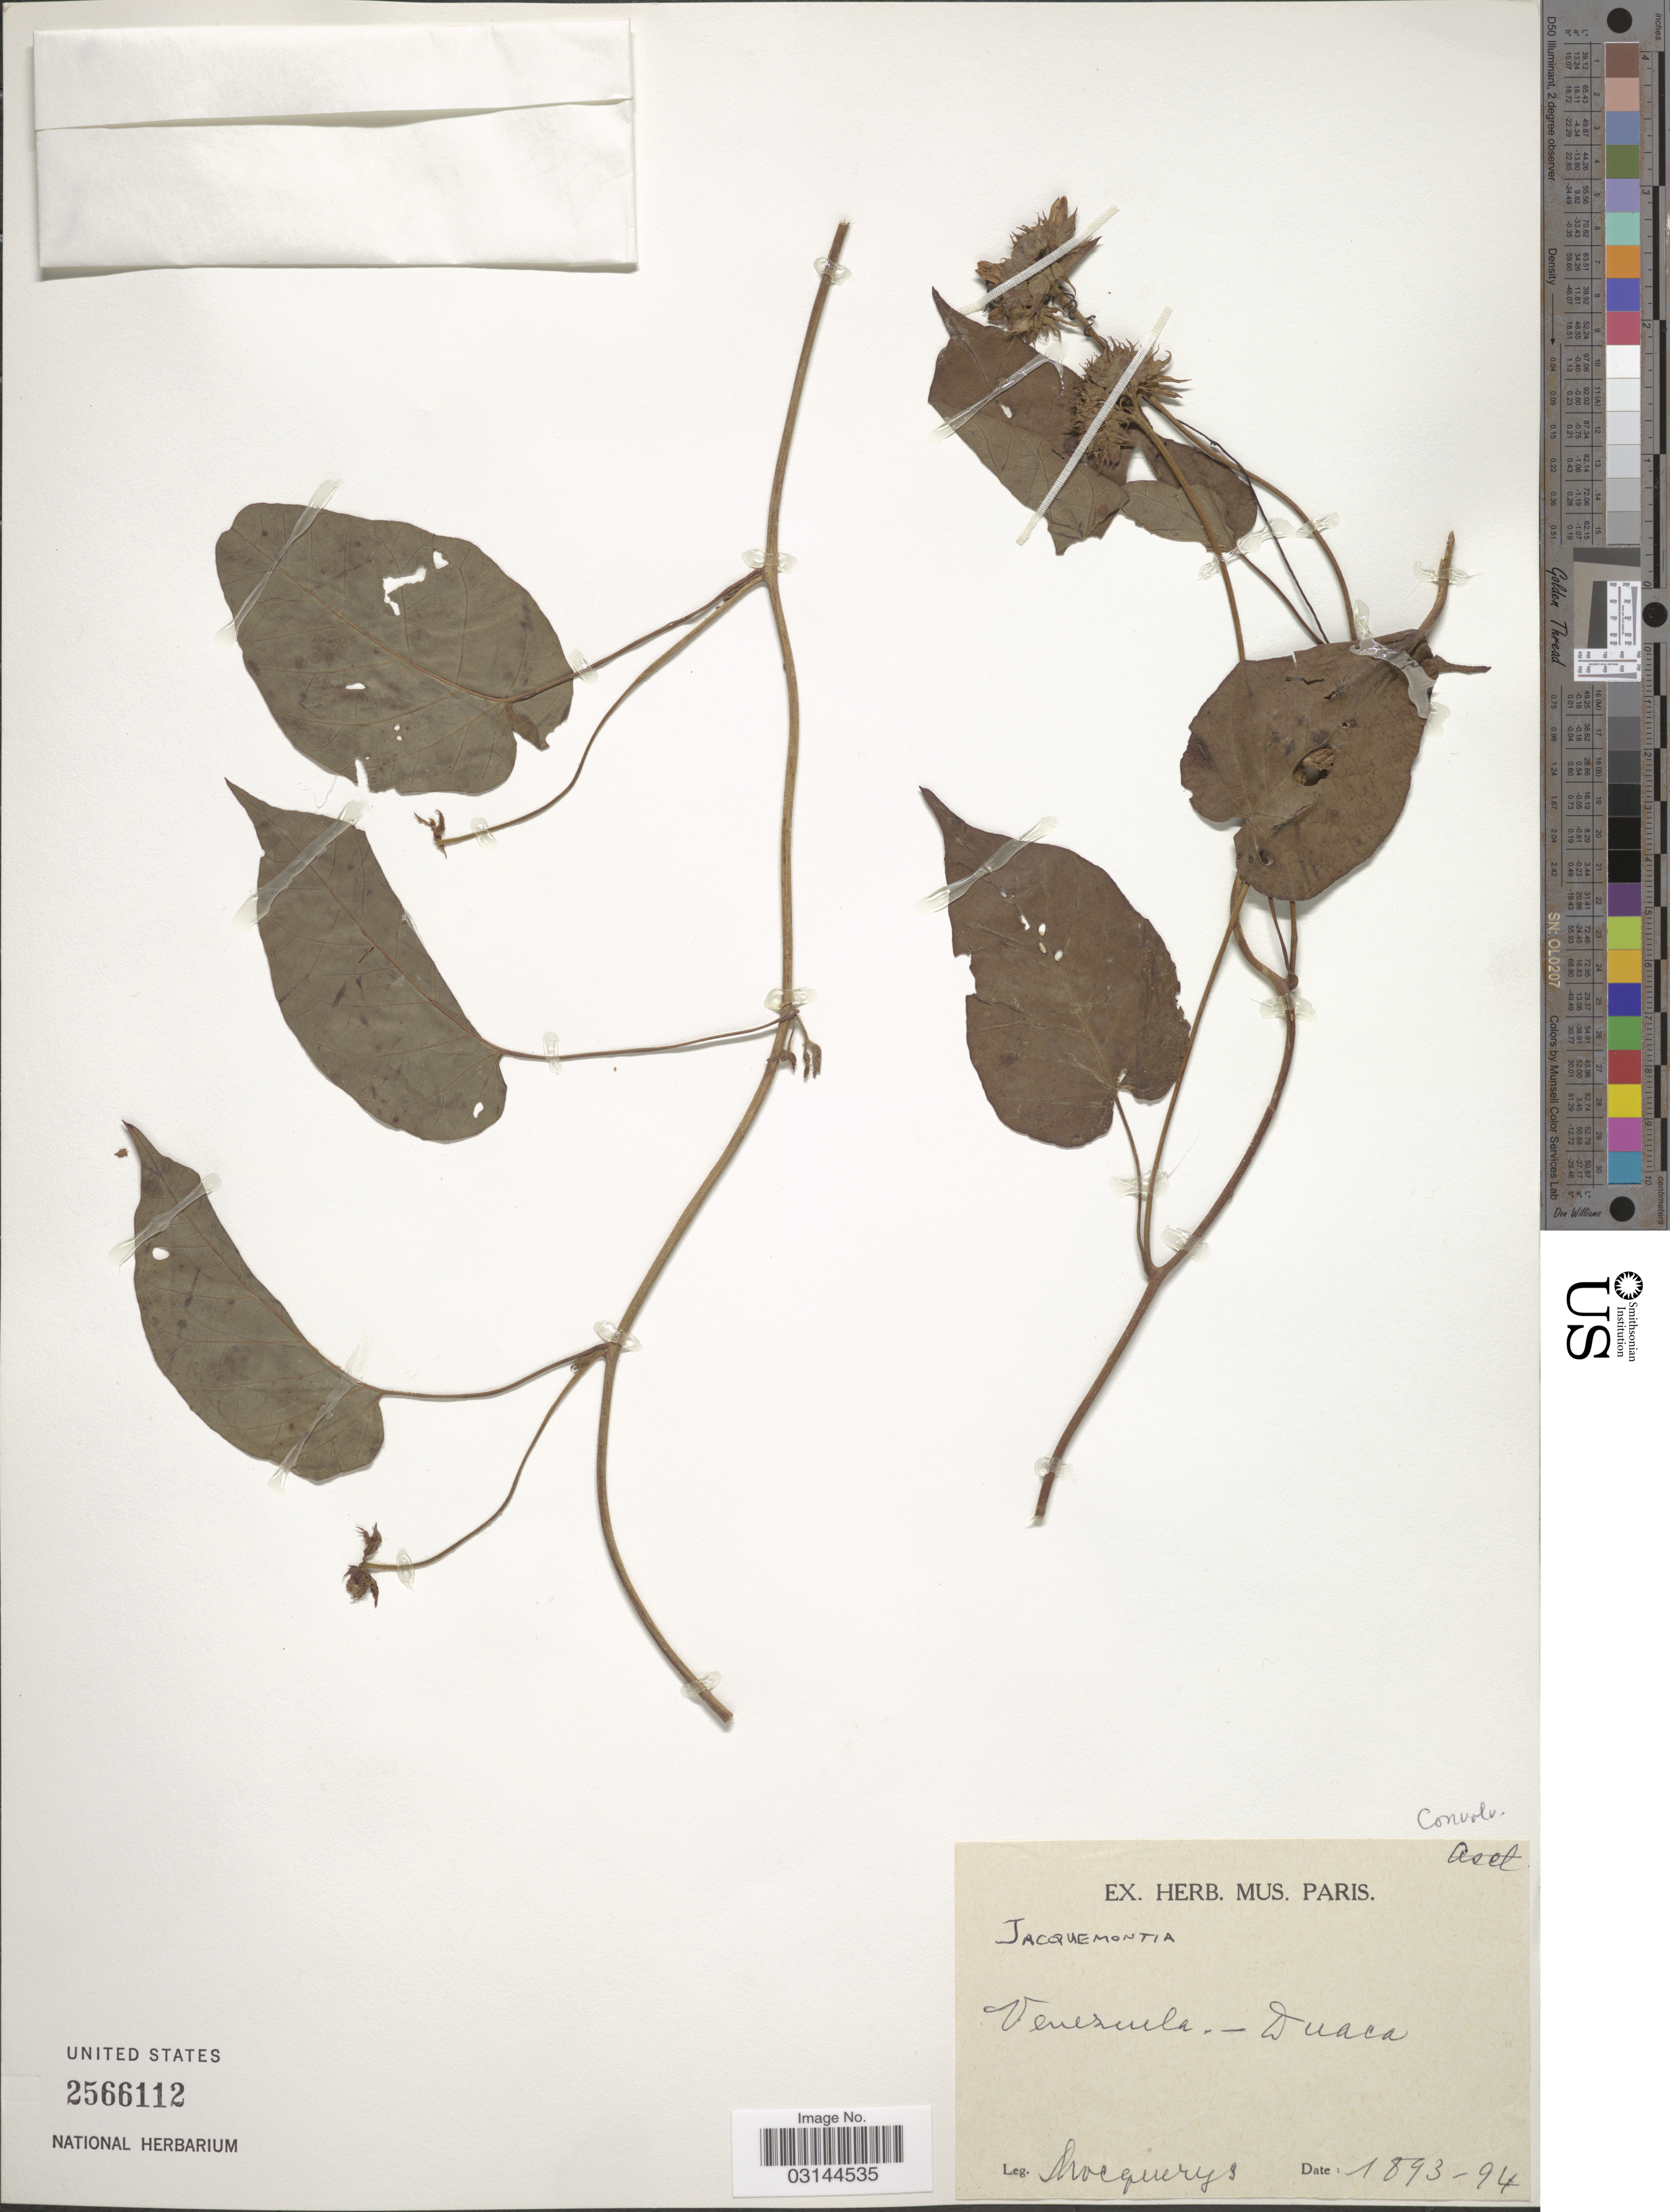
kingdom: Plantae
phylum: Tracheophyta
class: Magnoliopsida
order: Solanales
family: Convolvulaceae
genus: Jacquemontia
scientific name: Jacquemontia sp.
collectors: A. Mocquerys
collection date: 1893/1894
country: Venezuela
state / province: Lara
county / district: Crespo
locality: Duaca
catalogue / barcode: US 2566112